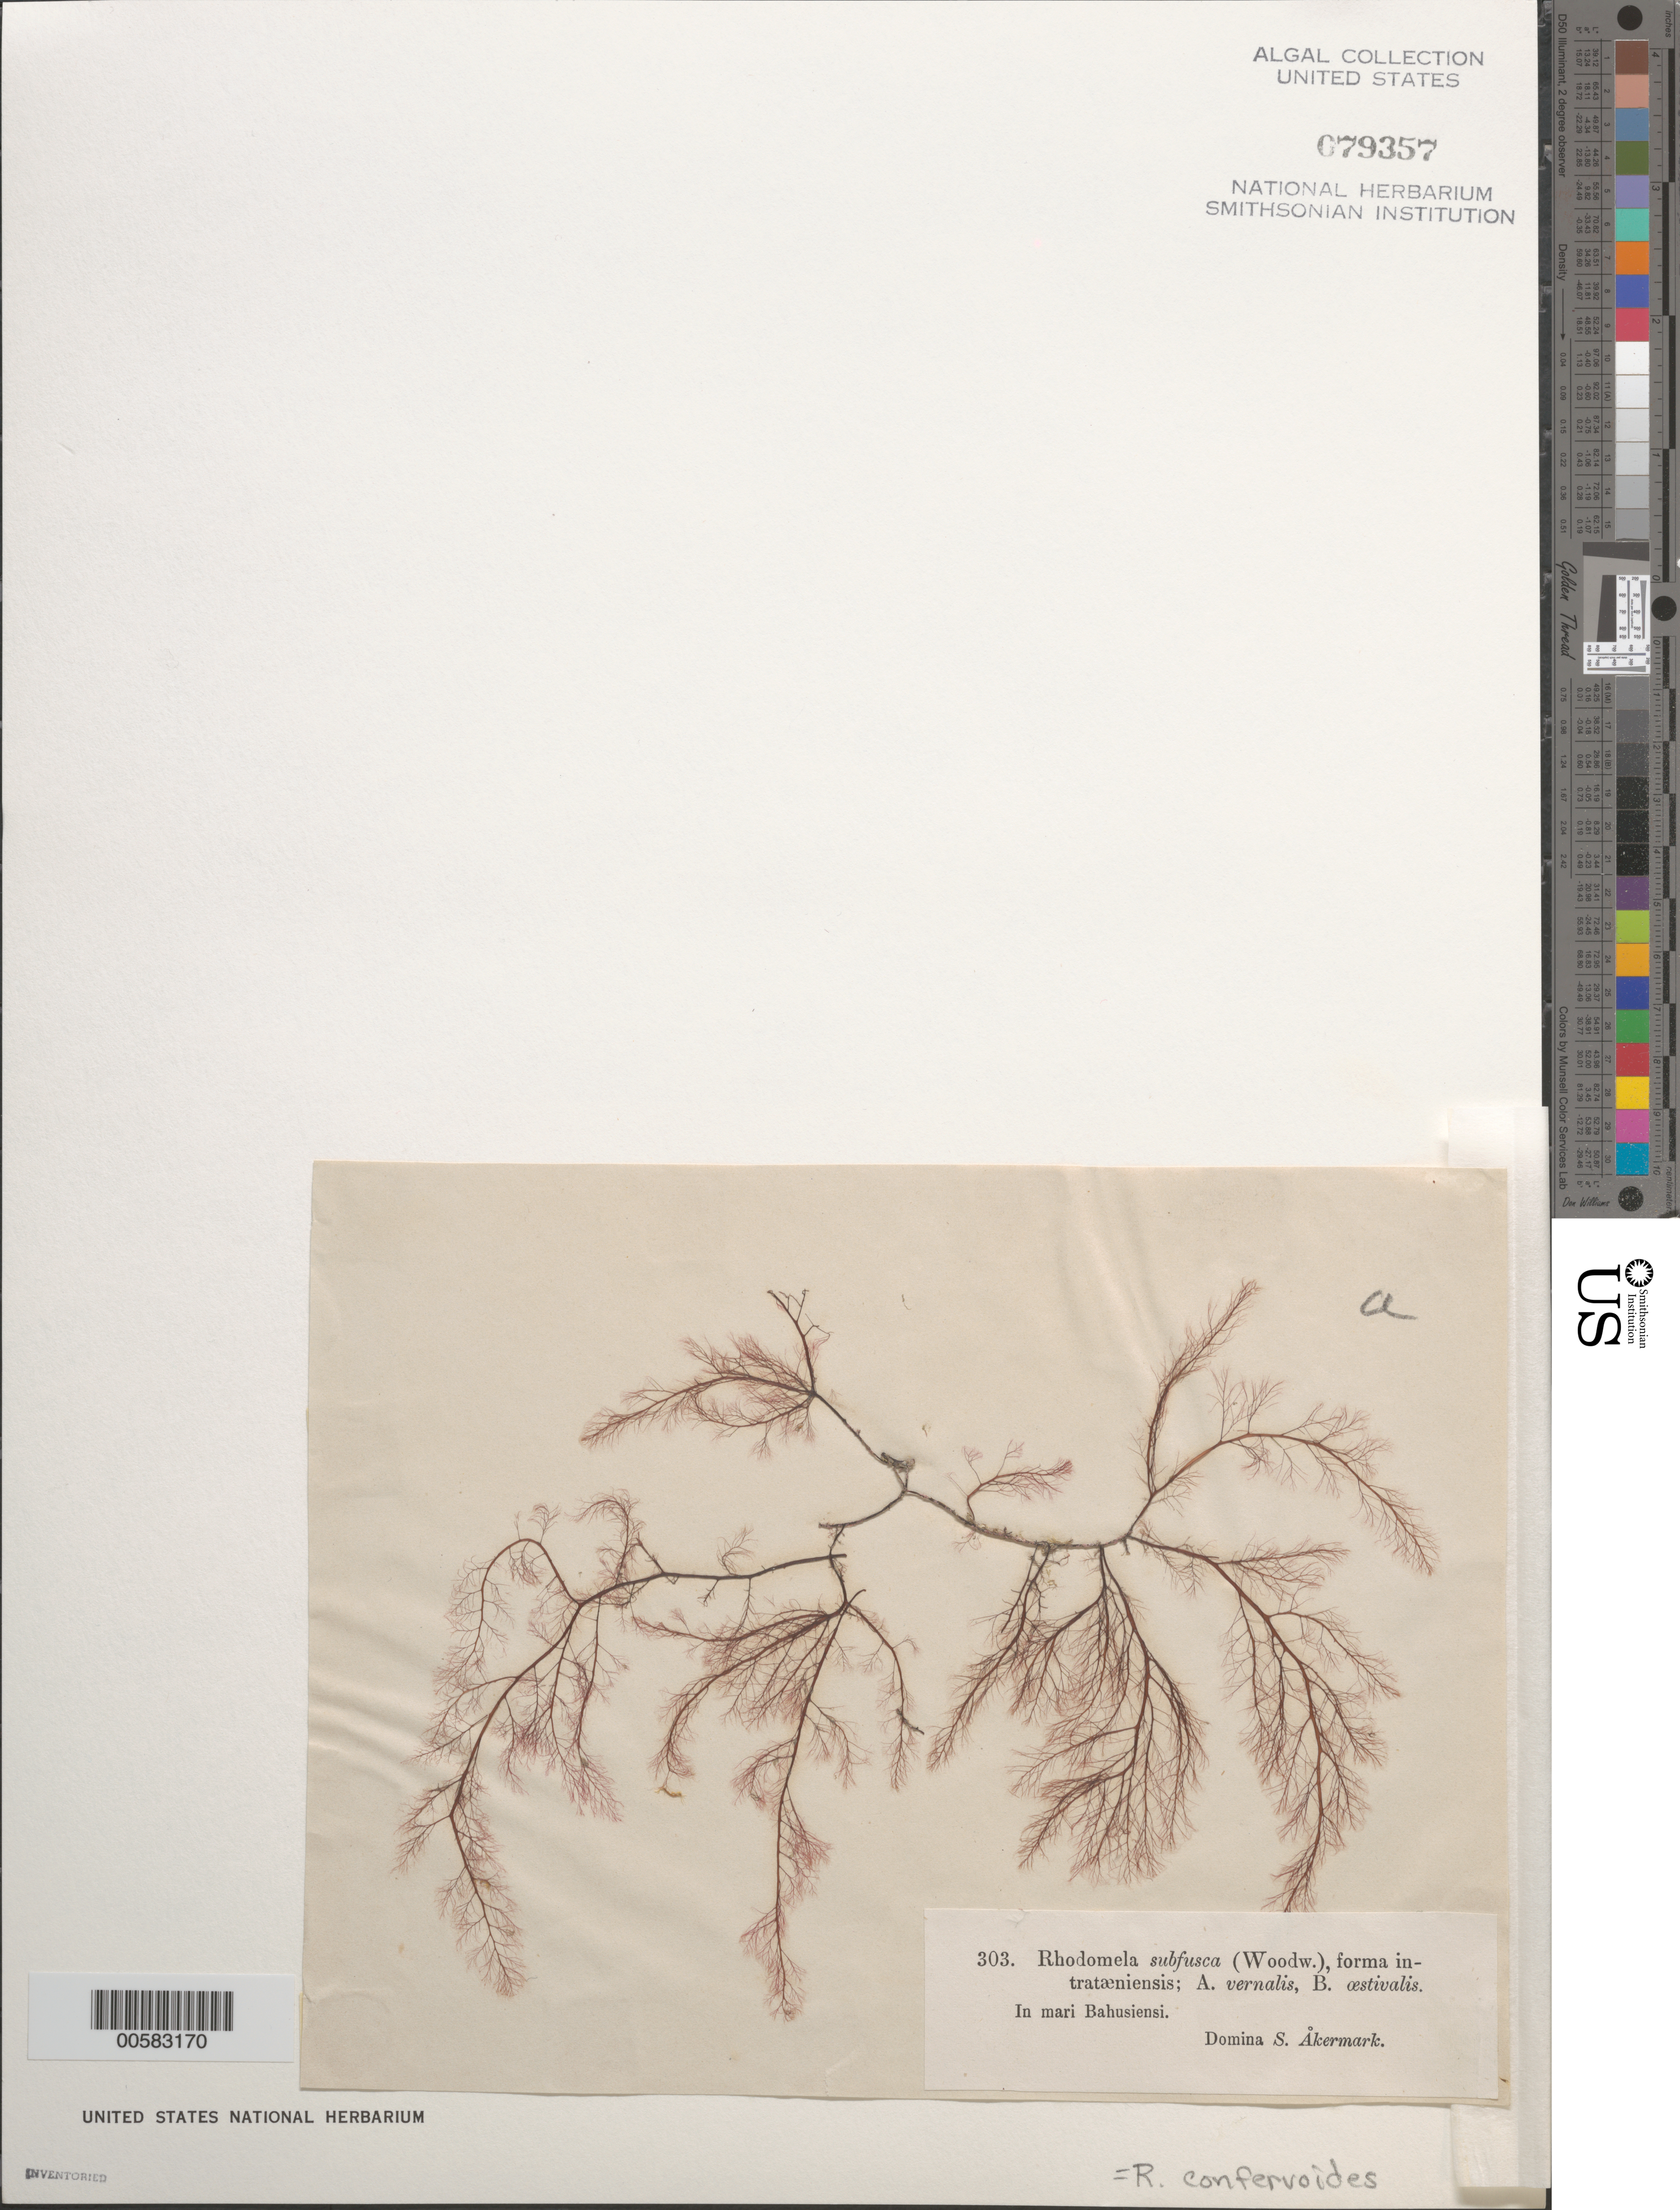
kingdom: Plantae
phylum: Rhodophyta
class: Florideophyceae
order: Ceramiales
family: Rhodomelaceae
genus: Rhodomela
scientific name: Rhodomela confervoides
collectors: S. Akermark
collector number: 303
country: Sweden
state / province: Västra Götaland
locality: Bohus bay (mari bahusiensi)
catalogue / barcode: US 79357